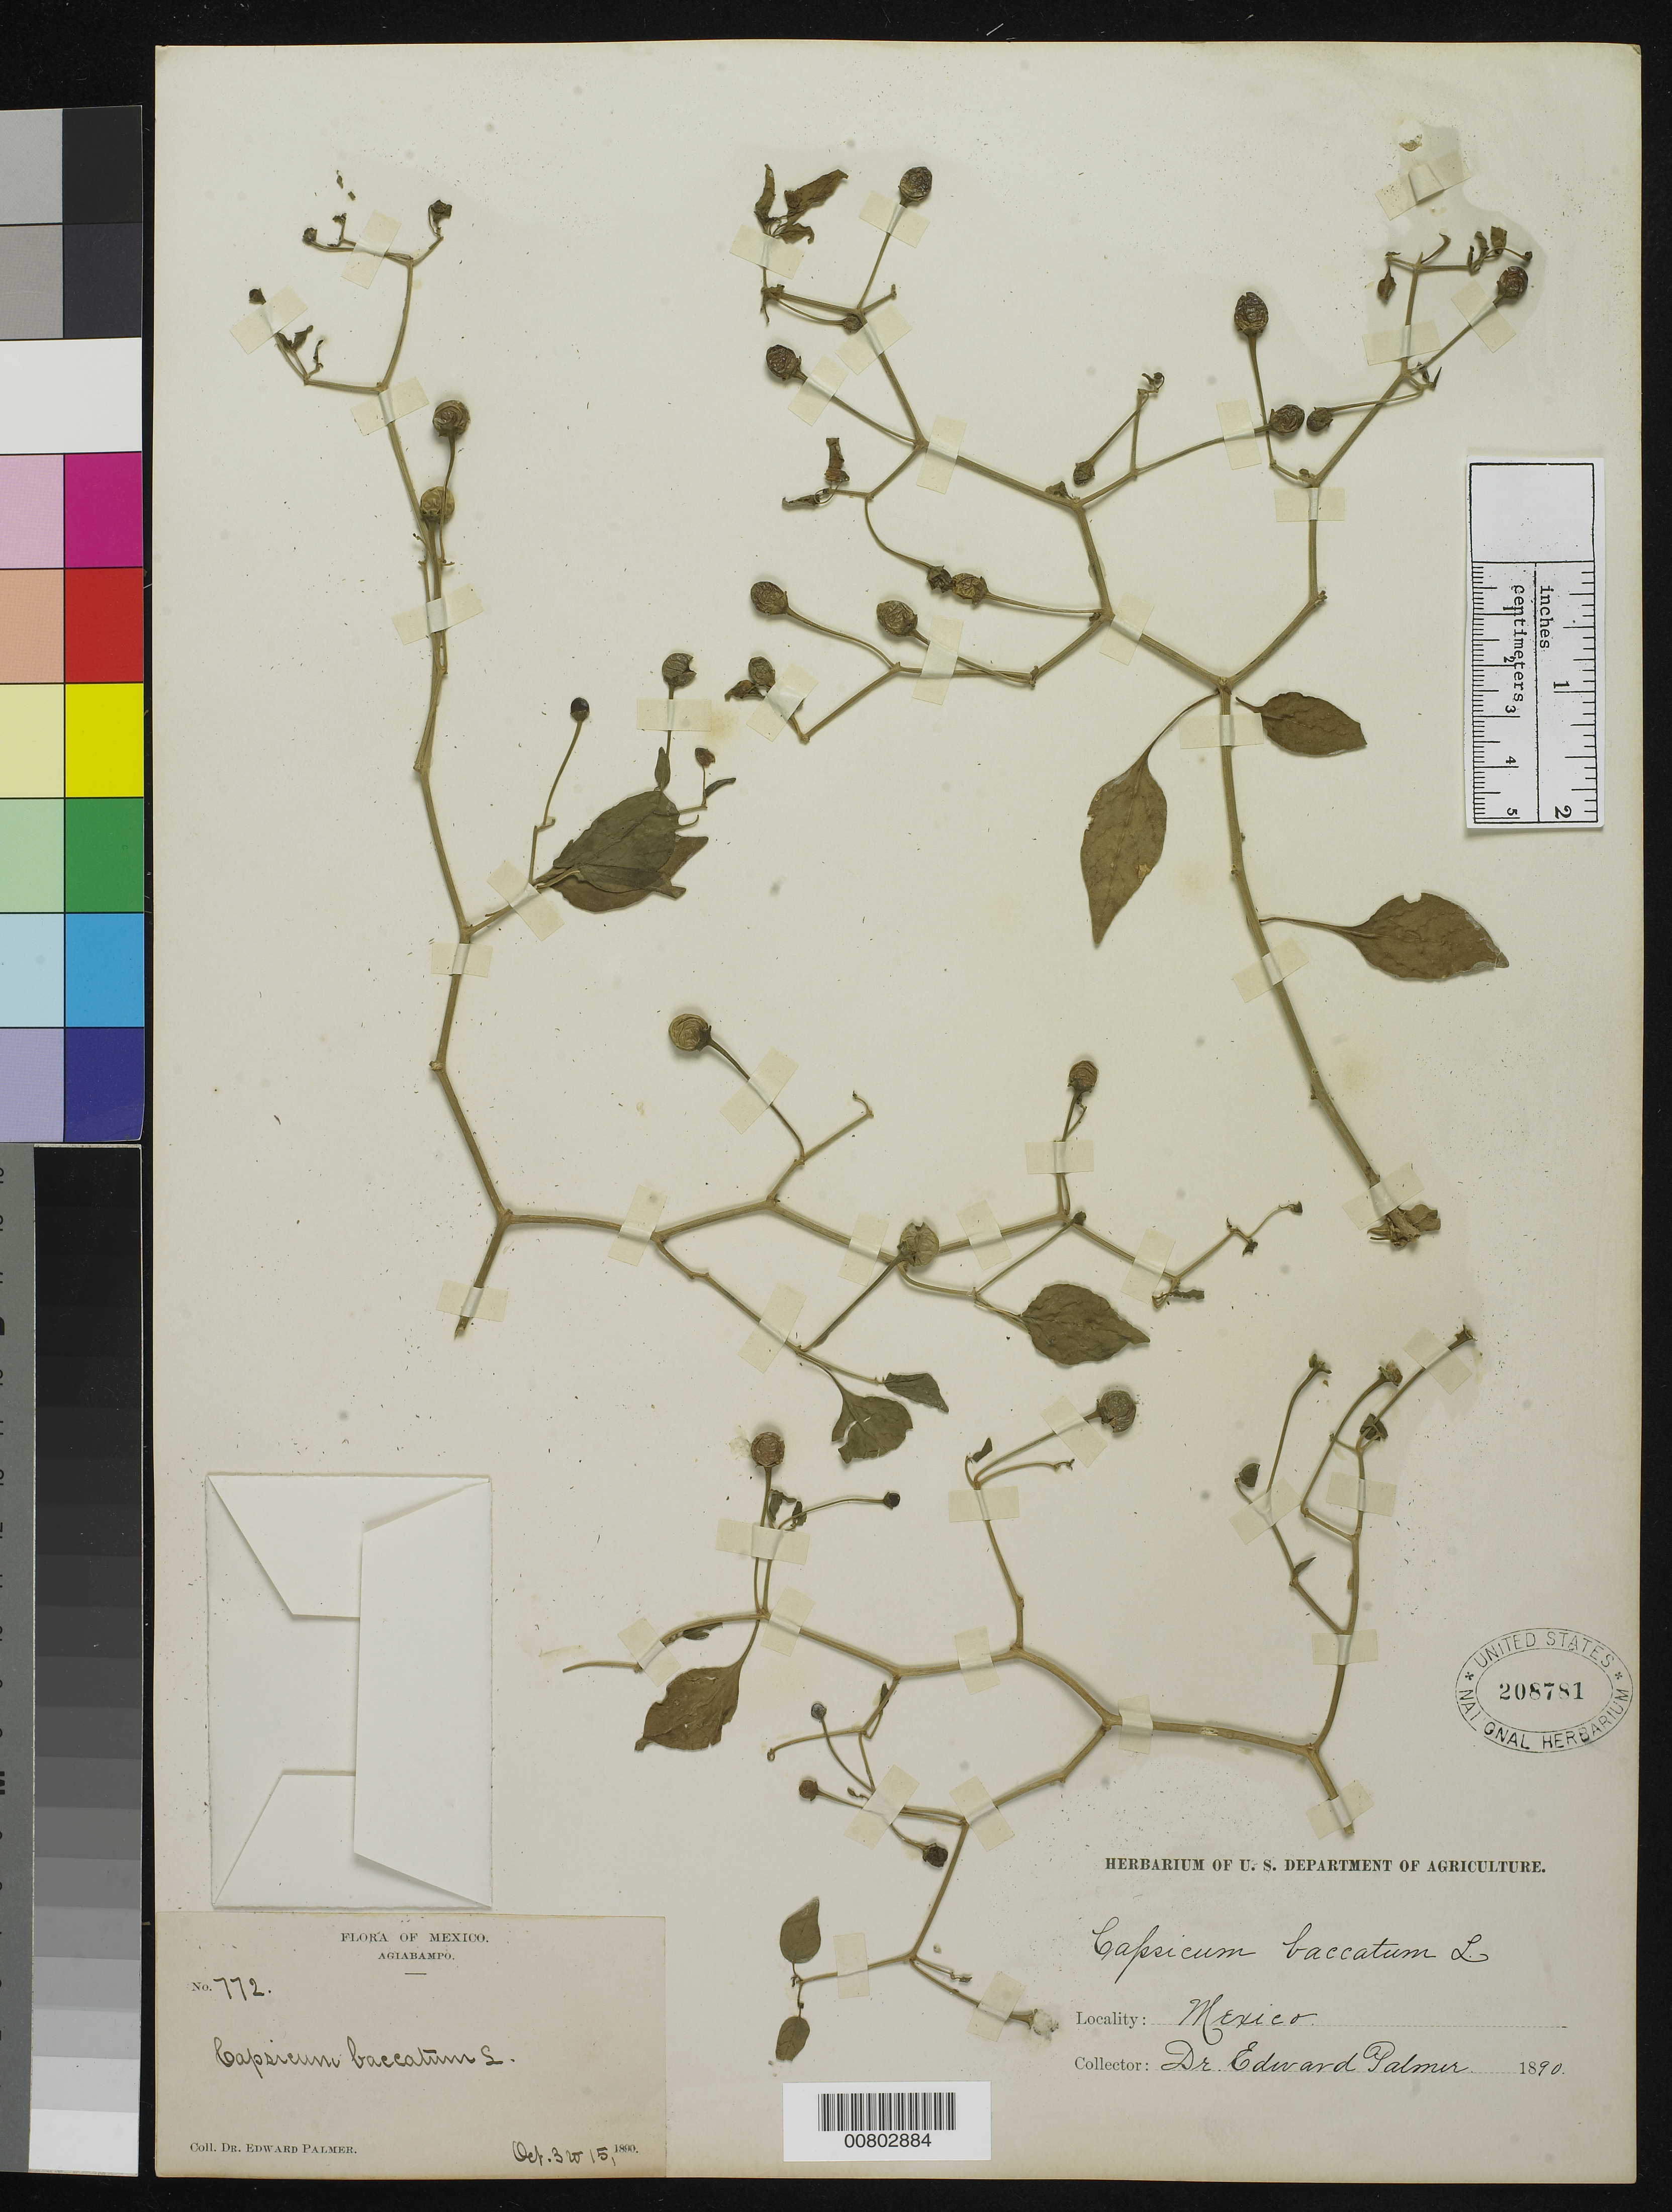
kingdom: Plantae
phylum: Tracheophyta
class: Magnoliopsida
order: Solanales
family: Solanaceae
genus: Capsicum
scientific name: Capsicum baccatum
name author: L.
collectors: E. Palmer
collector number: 772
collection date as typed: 03 Oct 1890 to 15 Oct 1890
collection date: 1890-10-03/1890-10-15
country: Mexico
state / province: Sonora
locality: Agiabampo, Sonora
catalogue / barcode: US 208781